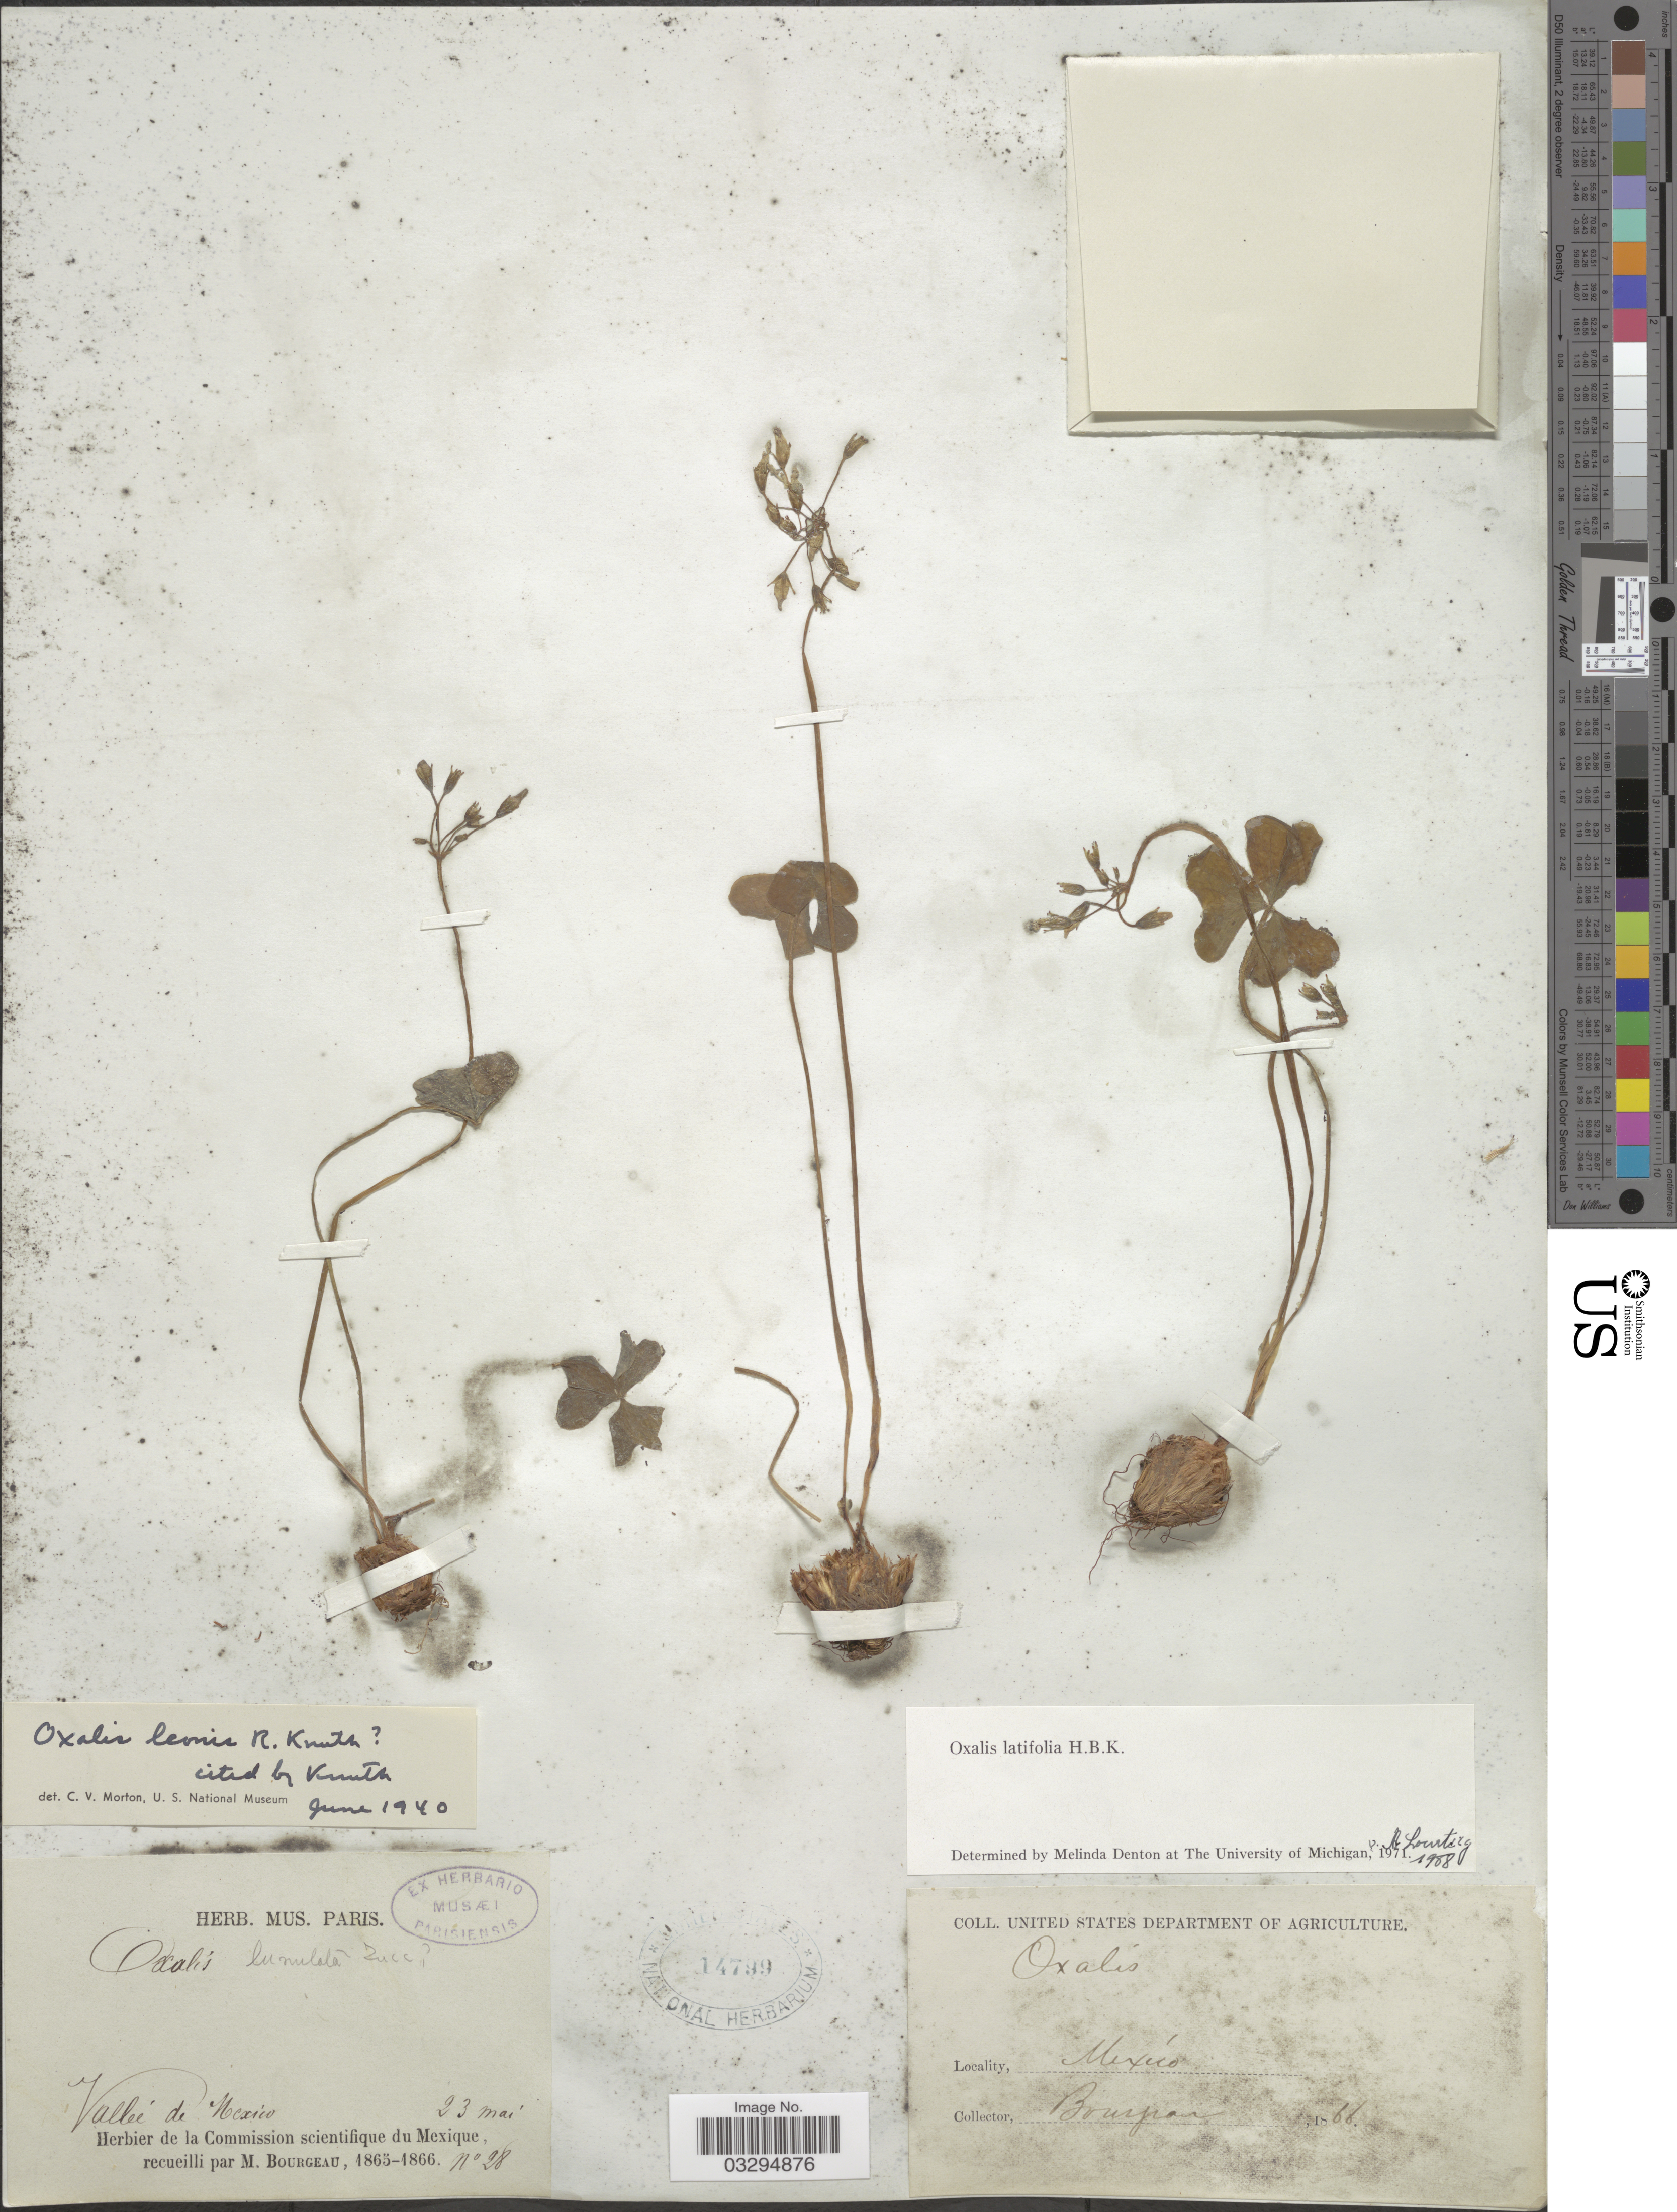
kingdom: Plantae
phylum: Tracheophyta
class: Magnoliopsida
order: Oxalidales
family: Oxalidaceae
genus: Oxalis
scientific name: Oxalis latifolia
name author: Kunth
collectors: M. Bourgeau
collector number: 28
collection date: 1866-05-23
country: Mexico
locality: Vallée de Mexico.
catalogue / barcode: US 14799